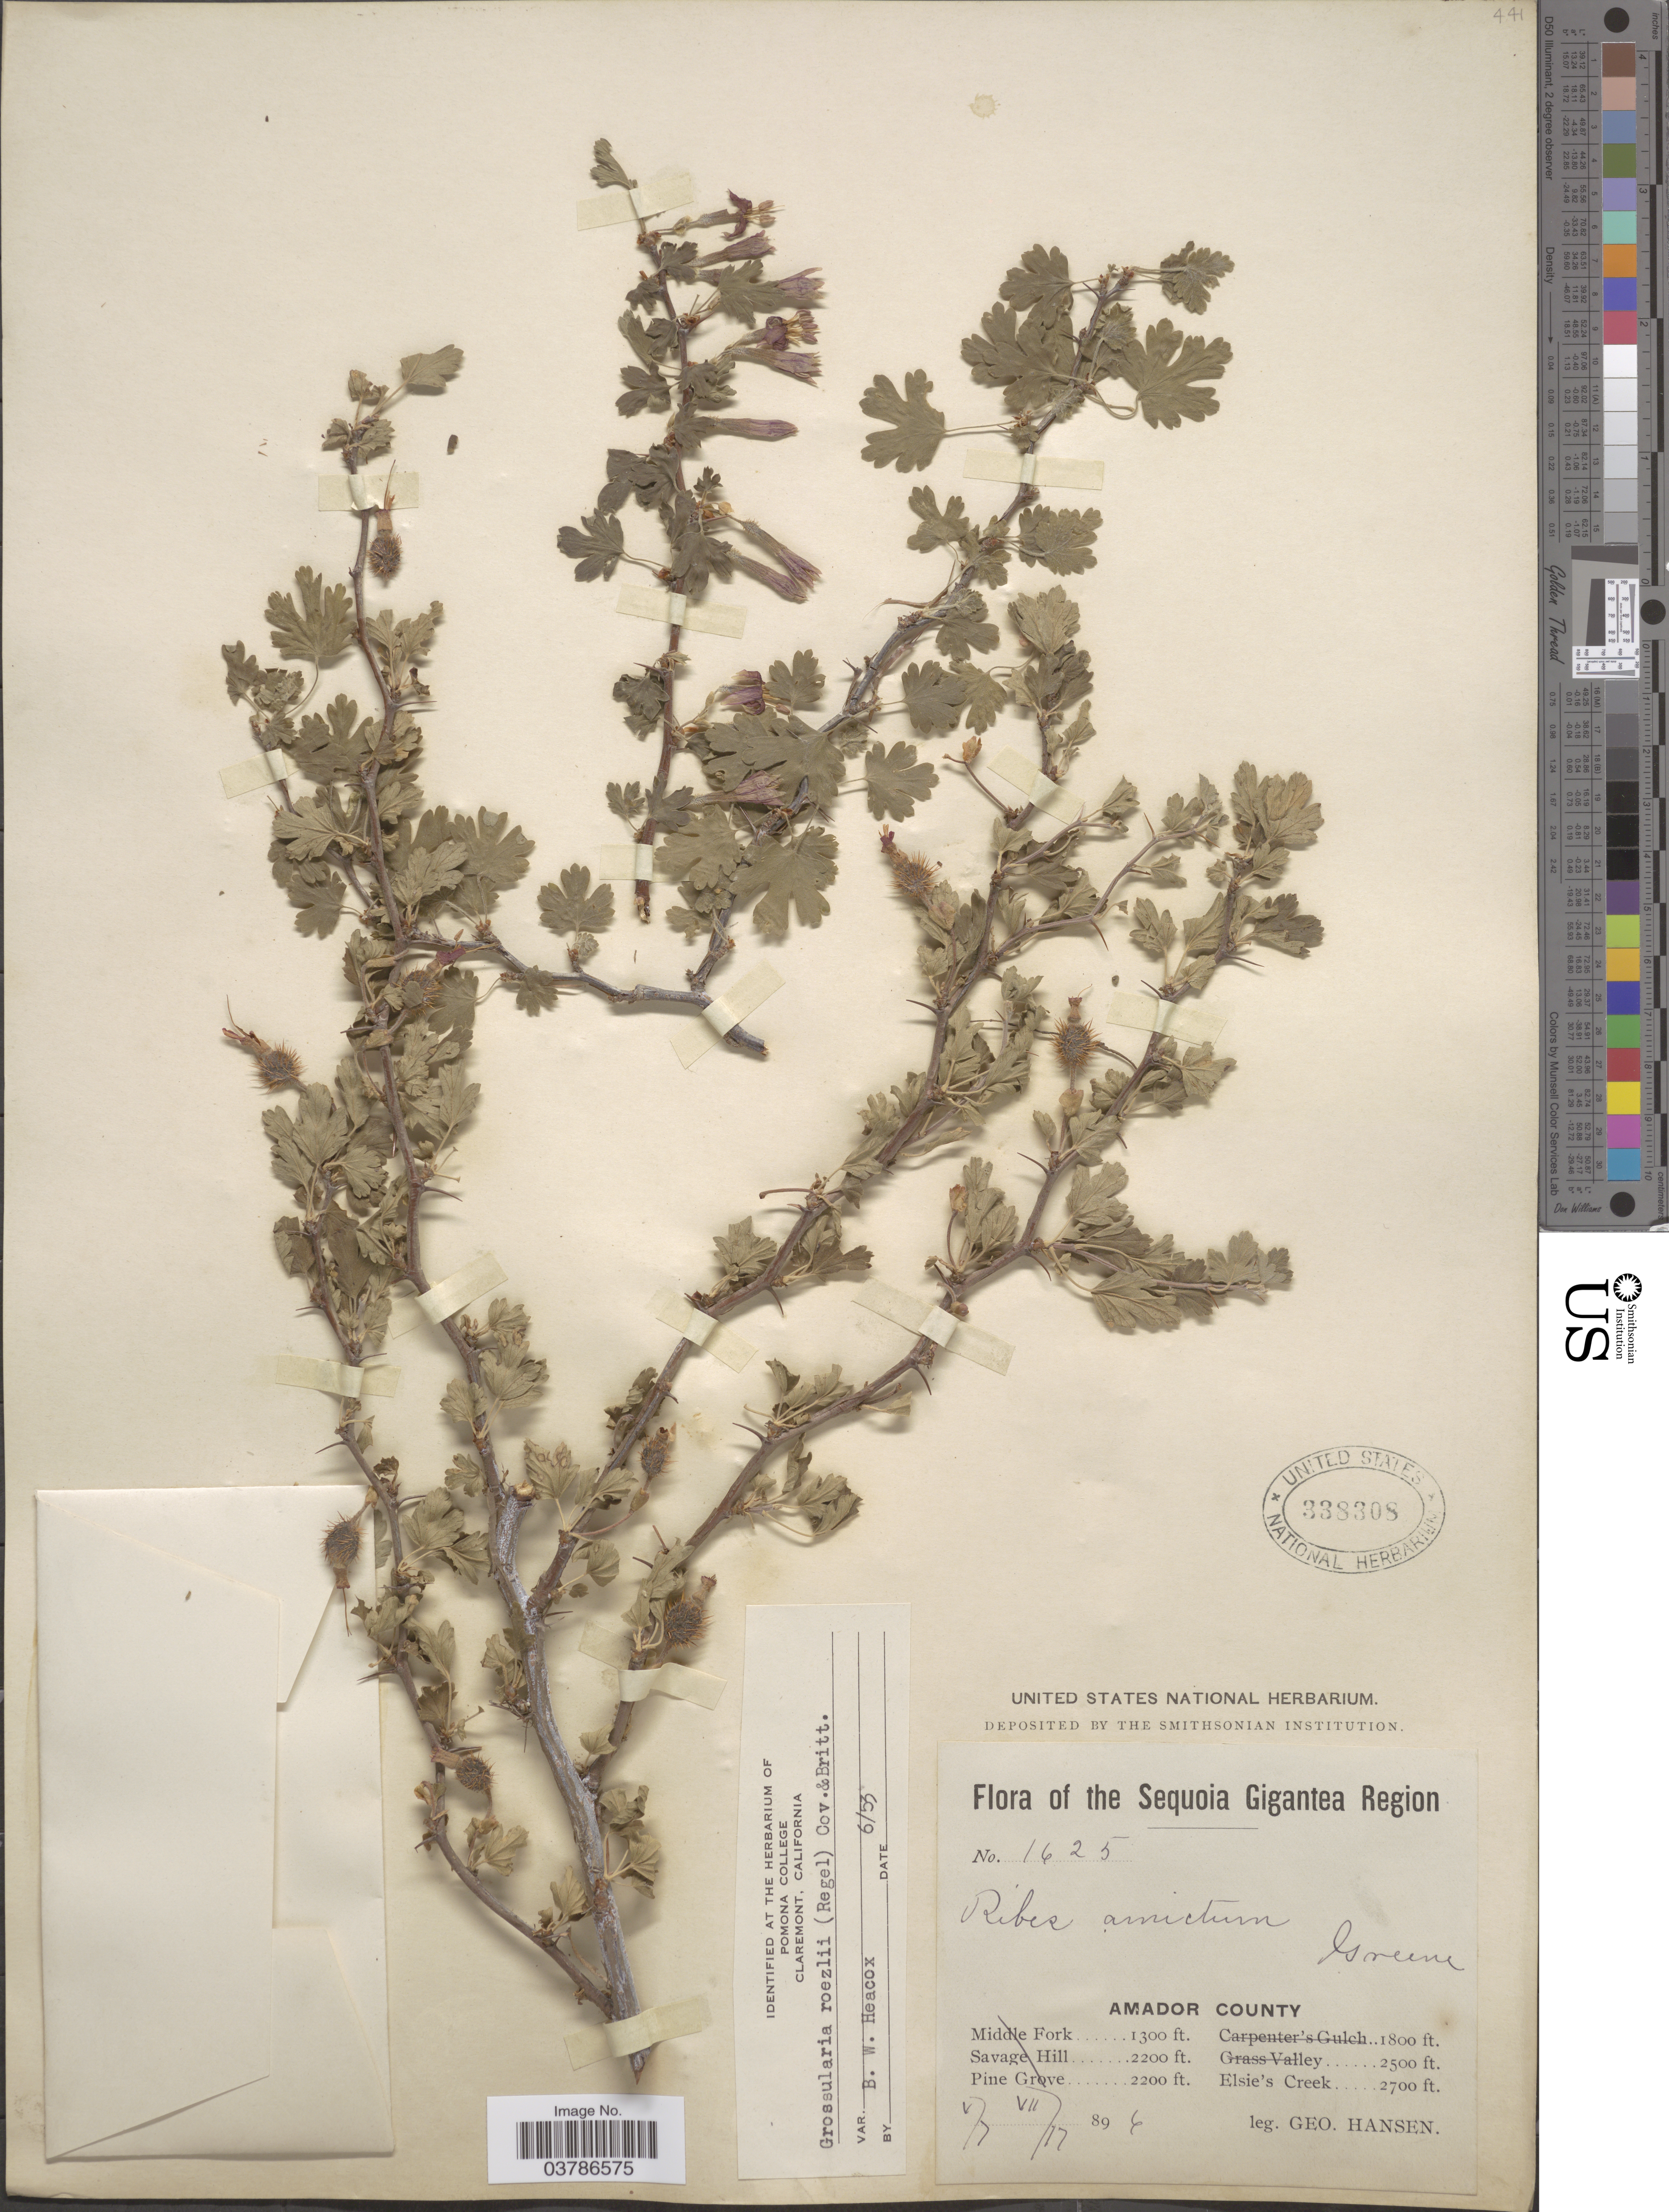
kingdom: Plantae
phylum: Tracheophyta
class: Magnoliopsida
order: Saxifragales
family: Grossulariaceae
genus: Ribes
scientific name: Ribes roezlii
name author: Regel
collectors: G. Hansen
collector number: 1625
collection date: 1896-05-07/1896-07-17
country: United States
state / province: California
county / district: Amador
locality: The Sequoia Gigantea Region. Amador County. Elsie's Creek.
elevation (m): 823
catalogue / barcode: US 338308